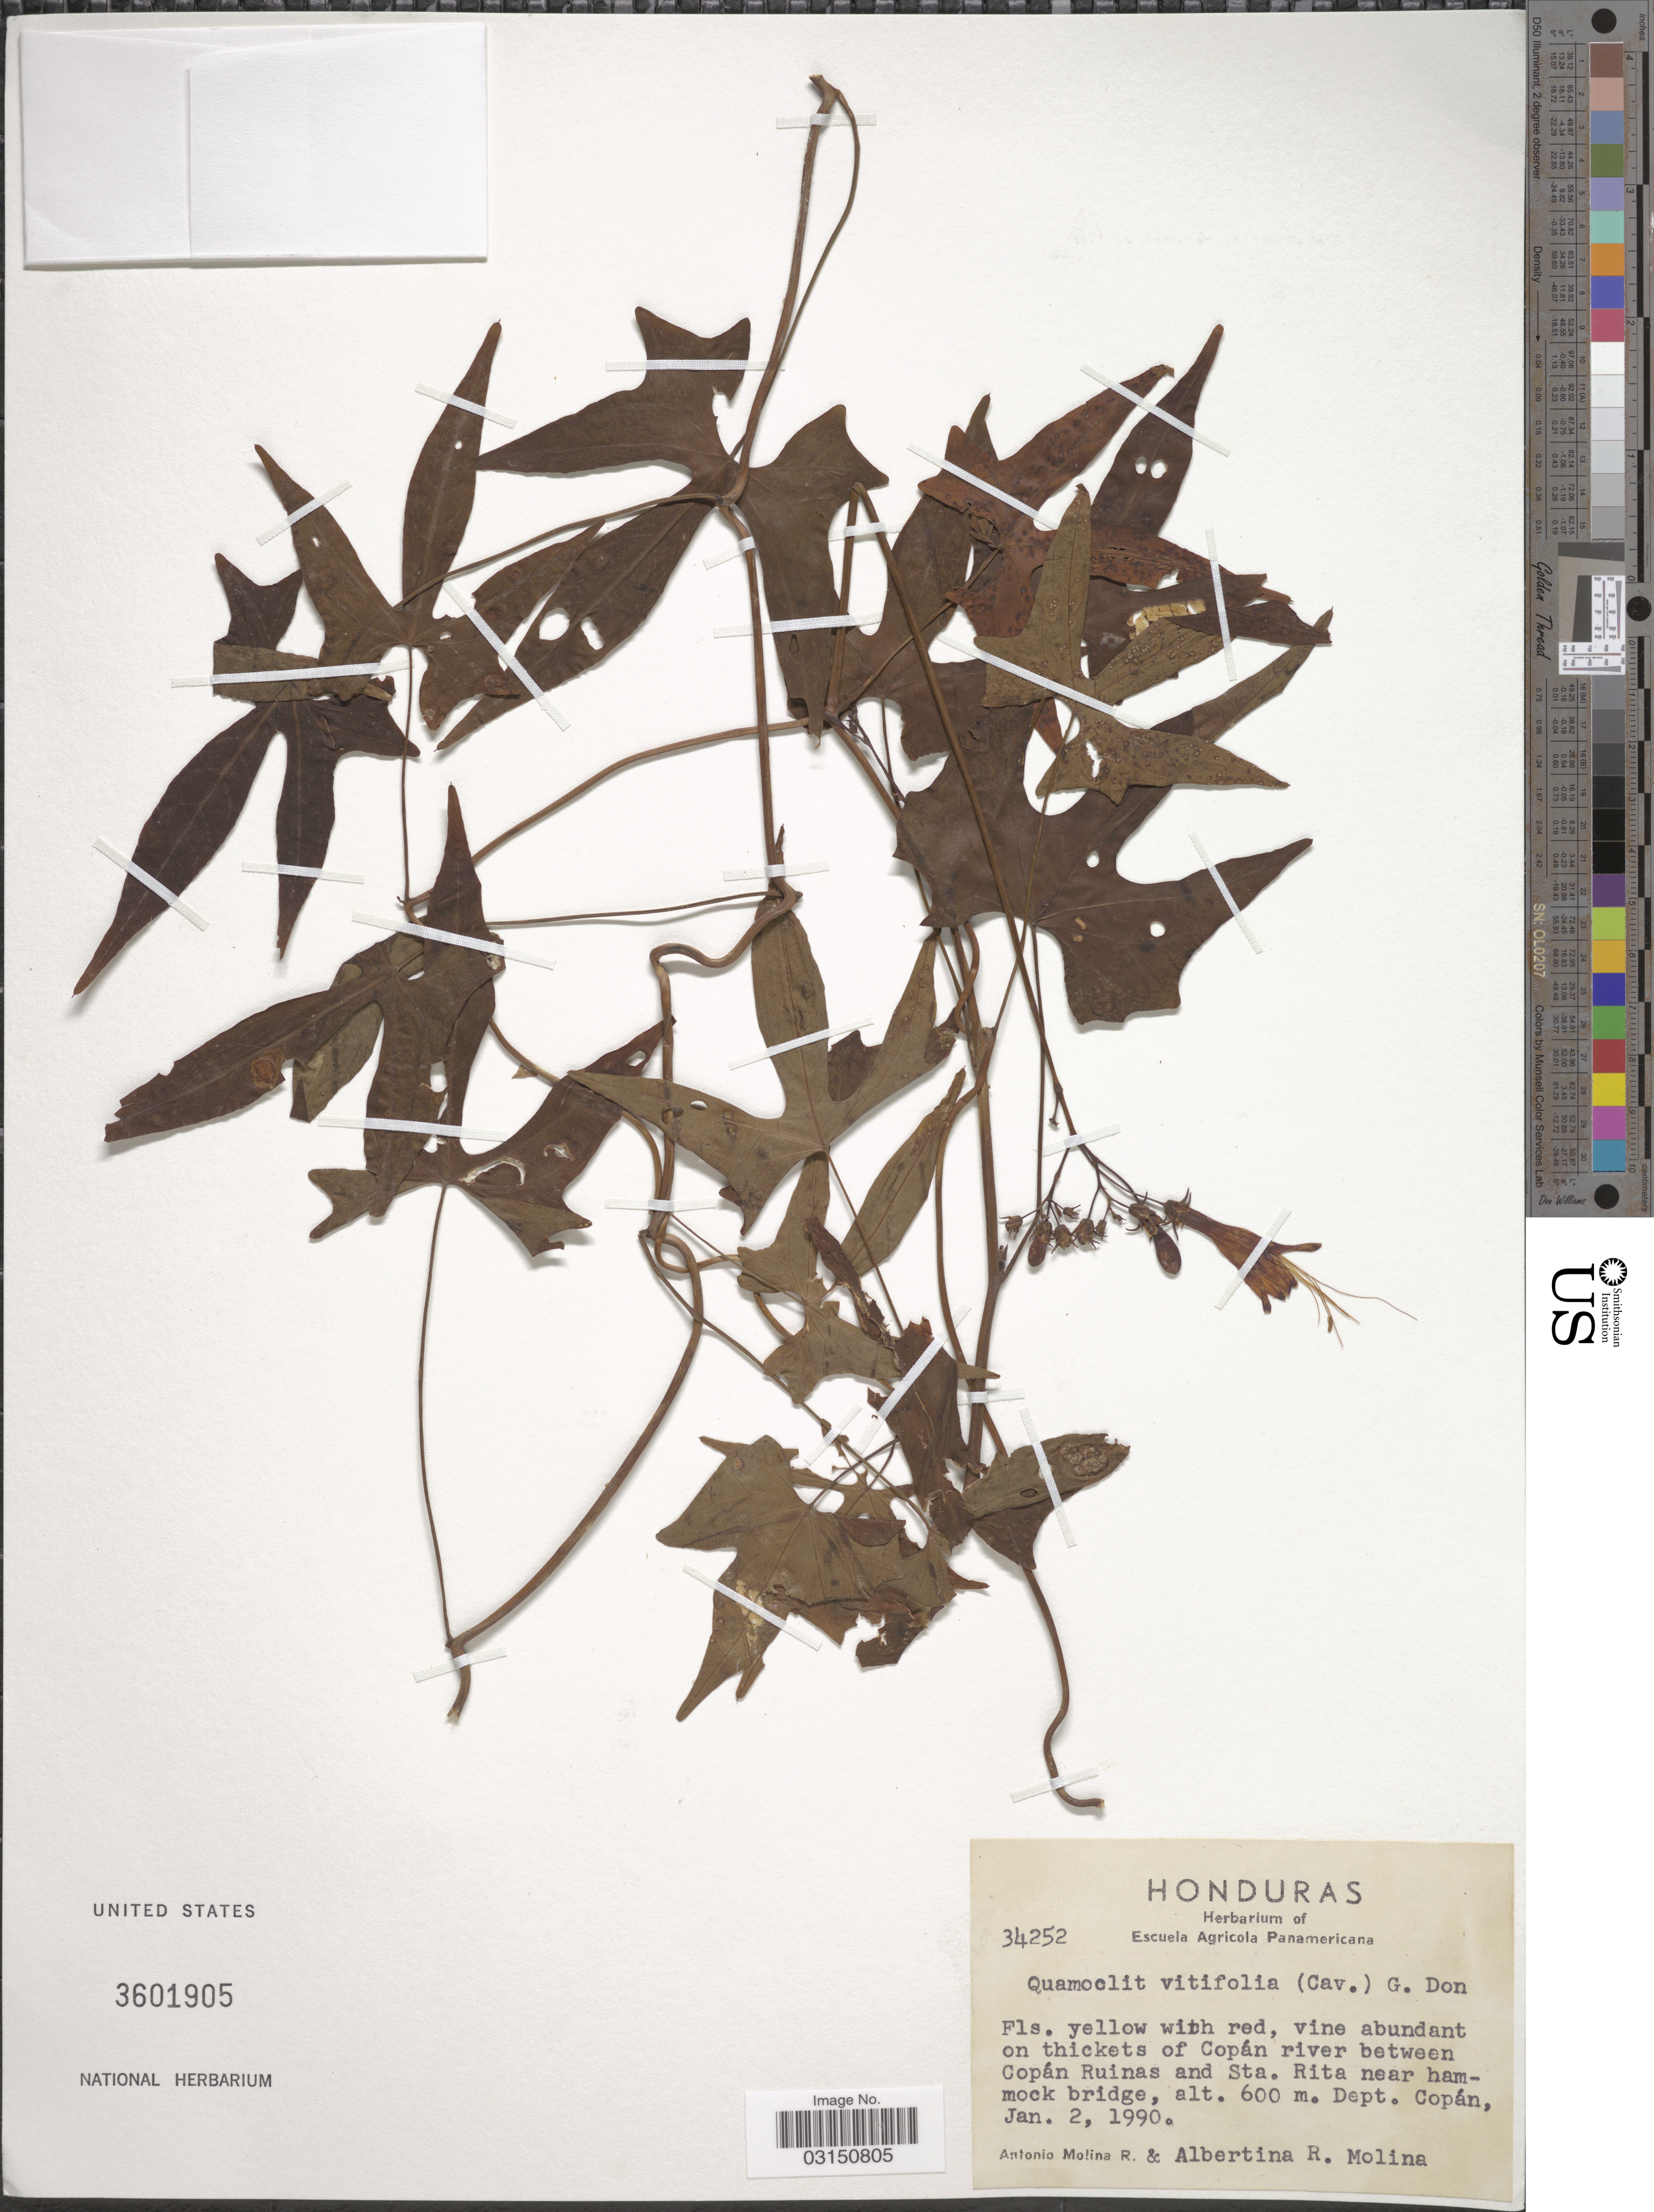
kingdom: Plantae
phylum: Tracheophyta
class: Magnoliopsida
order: Solanales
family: Convolvulaceae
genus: Ipomoea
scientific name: Ipomoea neei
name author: (Spreng.) O'Donell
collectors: A. Molina R. & A. R. Molina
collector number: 34252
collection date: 1990-01-02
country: Honduras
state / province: Copán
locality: On thickets of Copán river between Copán Ruinas and Sta. Rita near hammock bridge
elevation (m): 600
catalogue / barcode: US 3601905